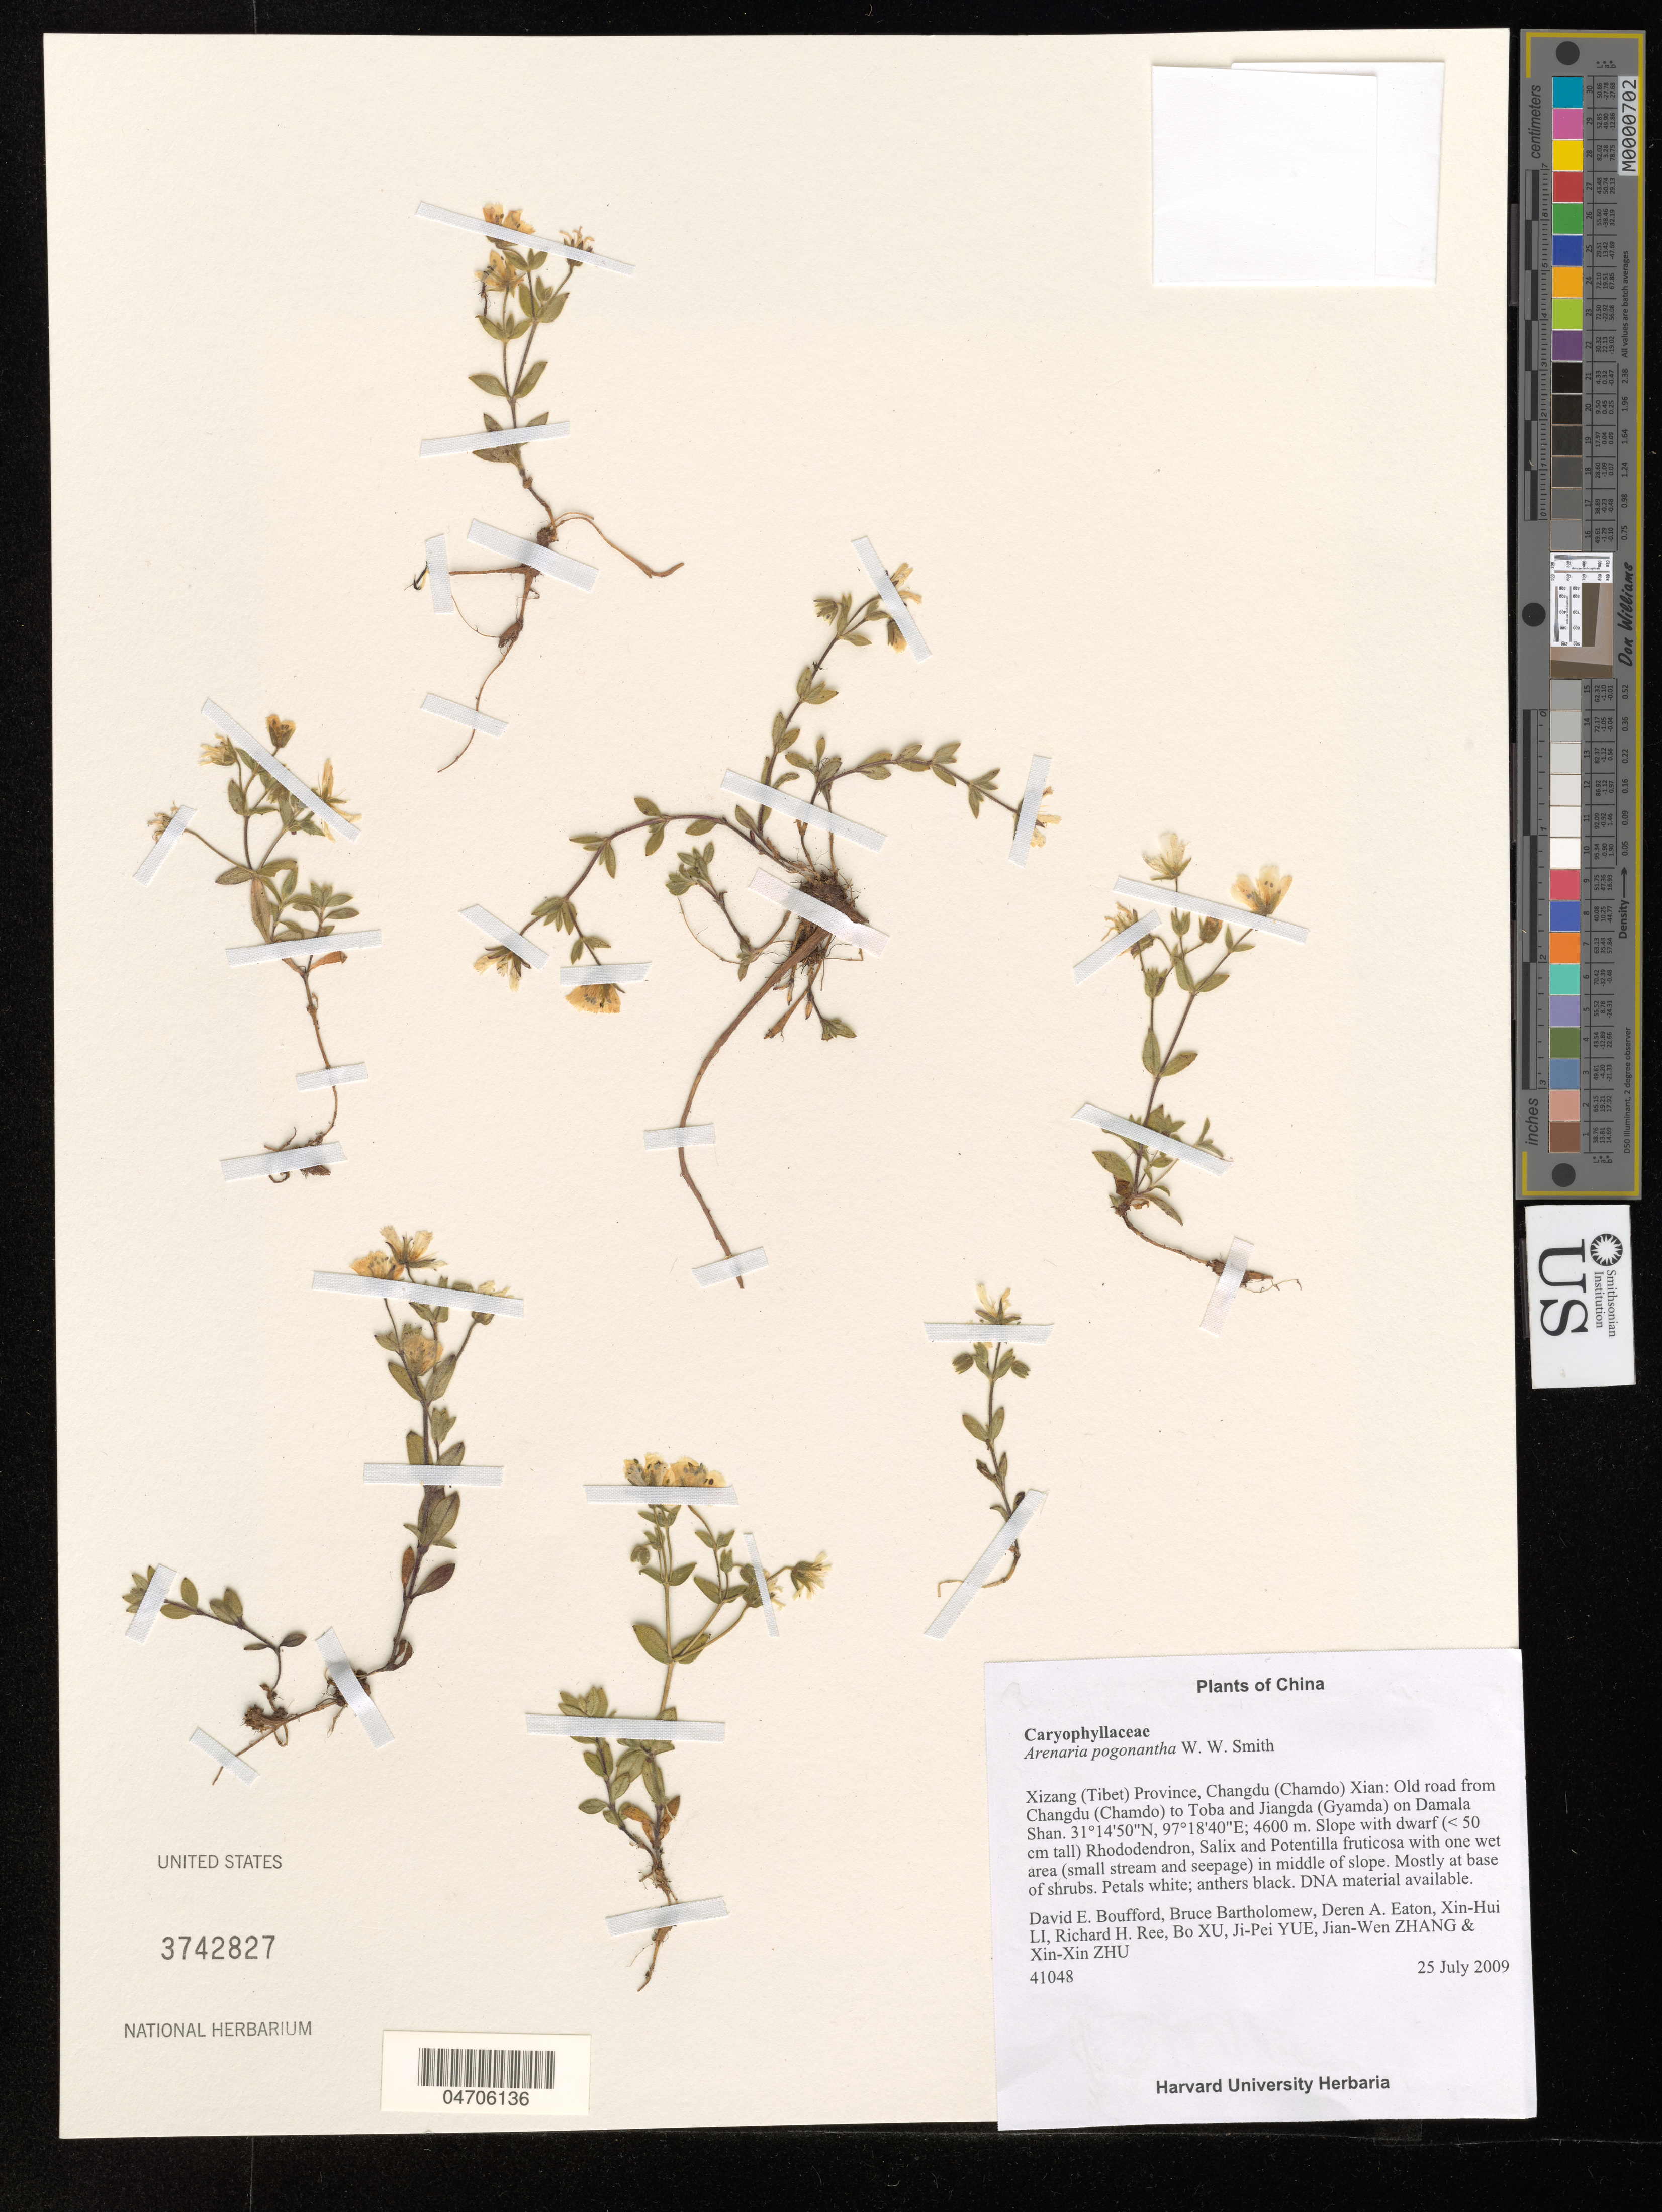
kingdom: Plantae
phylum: Tracheophyta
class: Magnoliopsida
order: Caryophyllales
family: Caryophyllaceae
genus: Odontostemma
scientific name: Odontostemma pogonanthum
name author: (W.W. Sm.) Sadeghian & Zarre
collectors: D. E. Boufford, B. Bartholomew, D. Eaton, X. Li & et al.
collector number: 41048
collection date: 2009-07-25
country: China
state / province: Xizang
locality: Tibet. Changdu (Chamdo) Xian: Old road from Changdu (Chamdo) to Toba and Jiangda (Gyamda) on Damala Shan.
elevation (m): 4600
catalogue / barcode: US 3742827